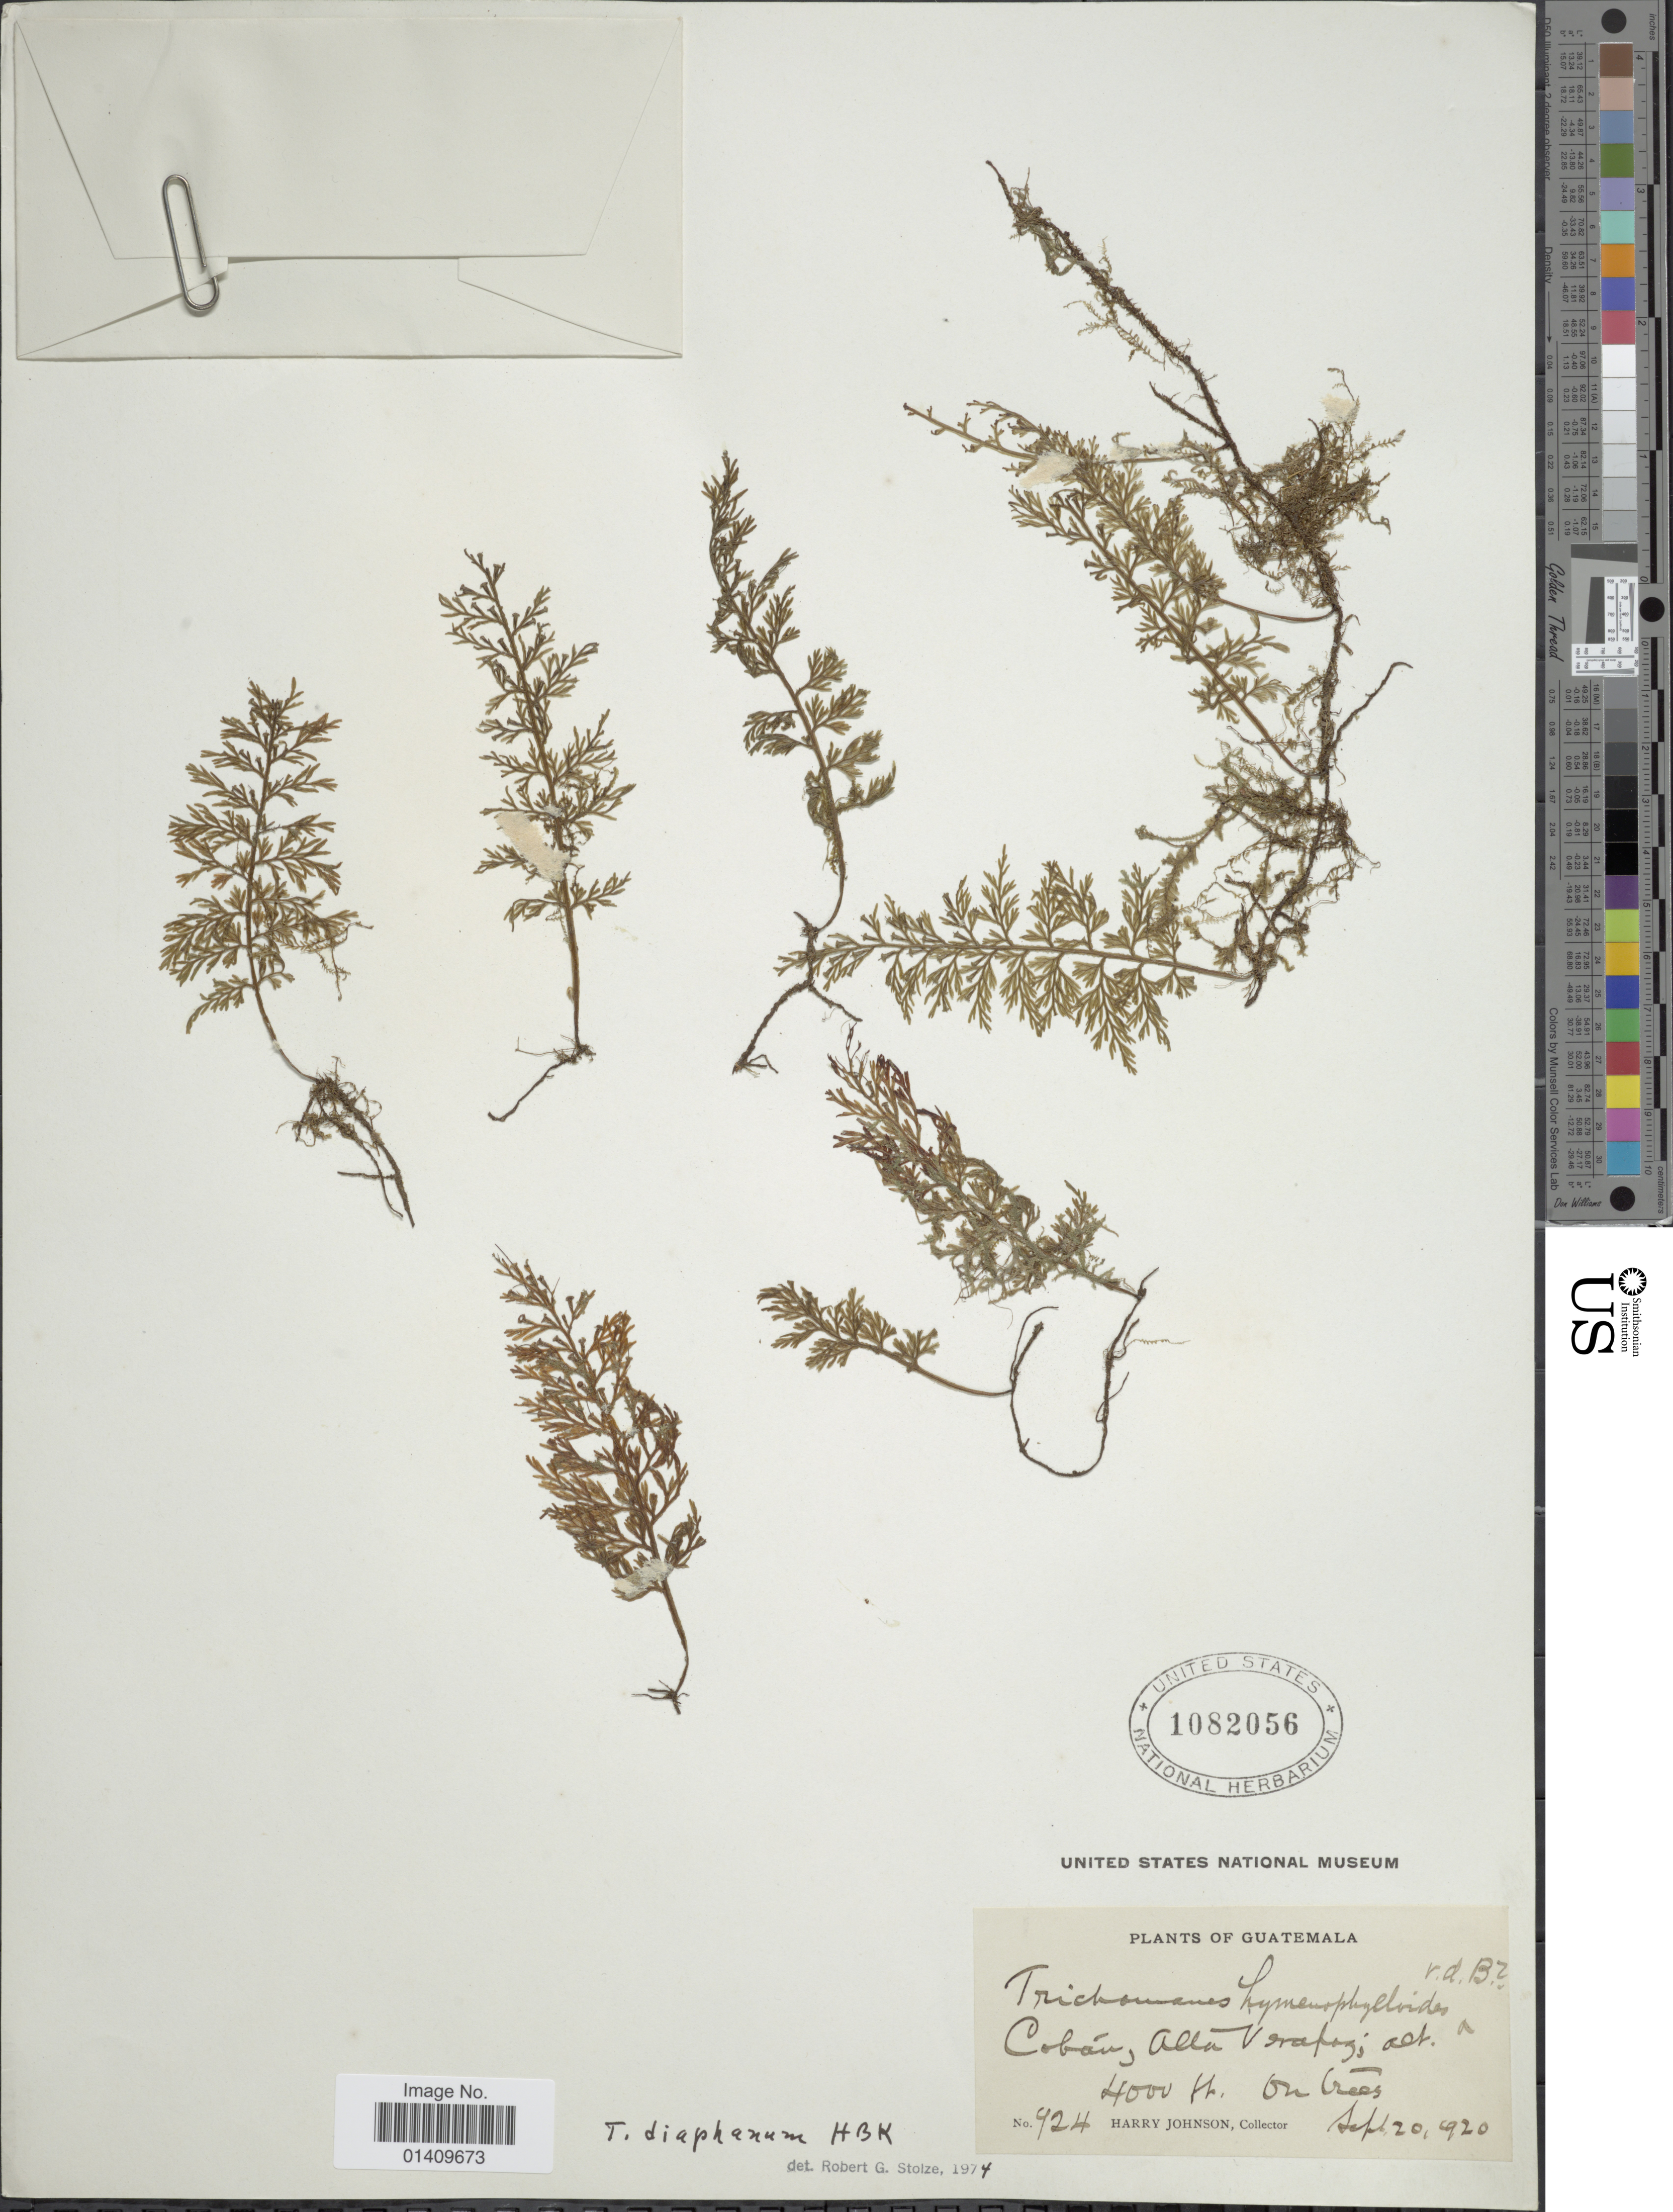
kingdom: Plantae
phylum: Tracheophyta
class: Polypodiopsida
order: Hymenophyllales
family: Hymenophyllaceae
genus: Polyphlebium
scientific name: Polyphlebium diaphanum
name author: (Kunth) Ebihara & Dubuisson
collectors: H. Johnson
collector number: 924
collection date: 1920-09-20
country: Guatemala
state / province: Alta Verapaz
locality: Coban.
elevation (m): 1219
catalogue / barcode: US 1082056